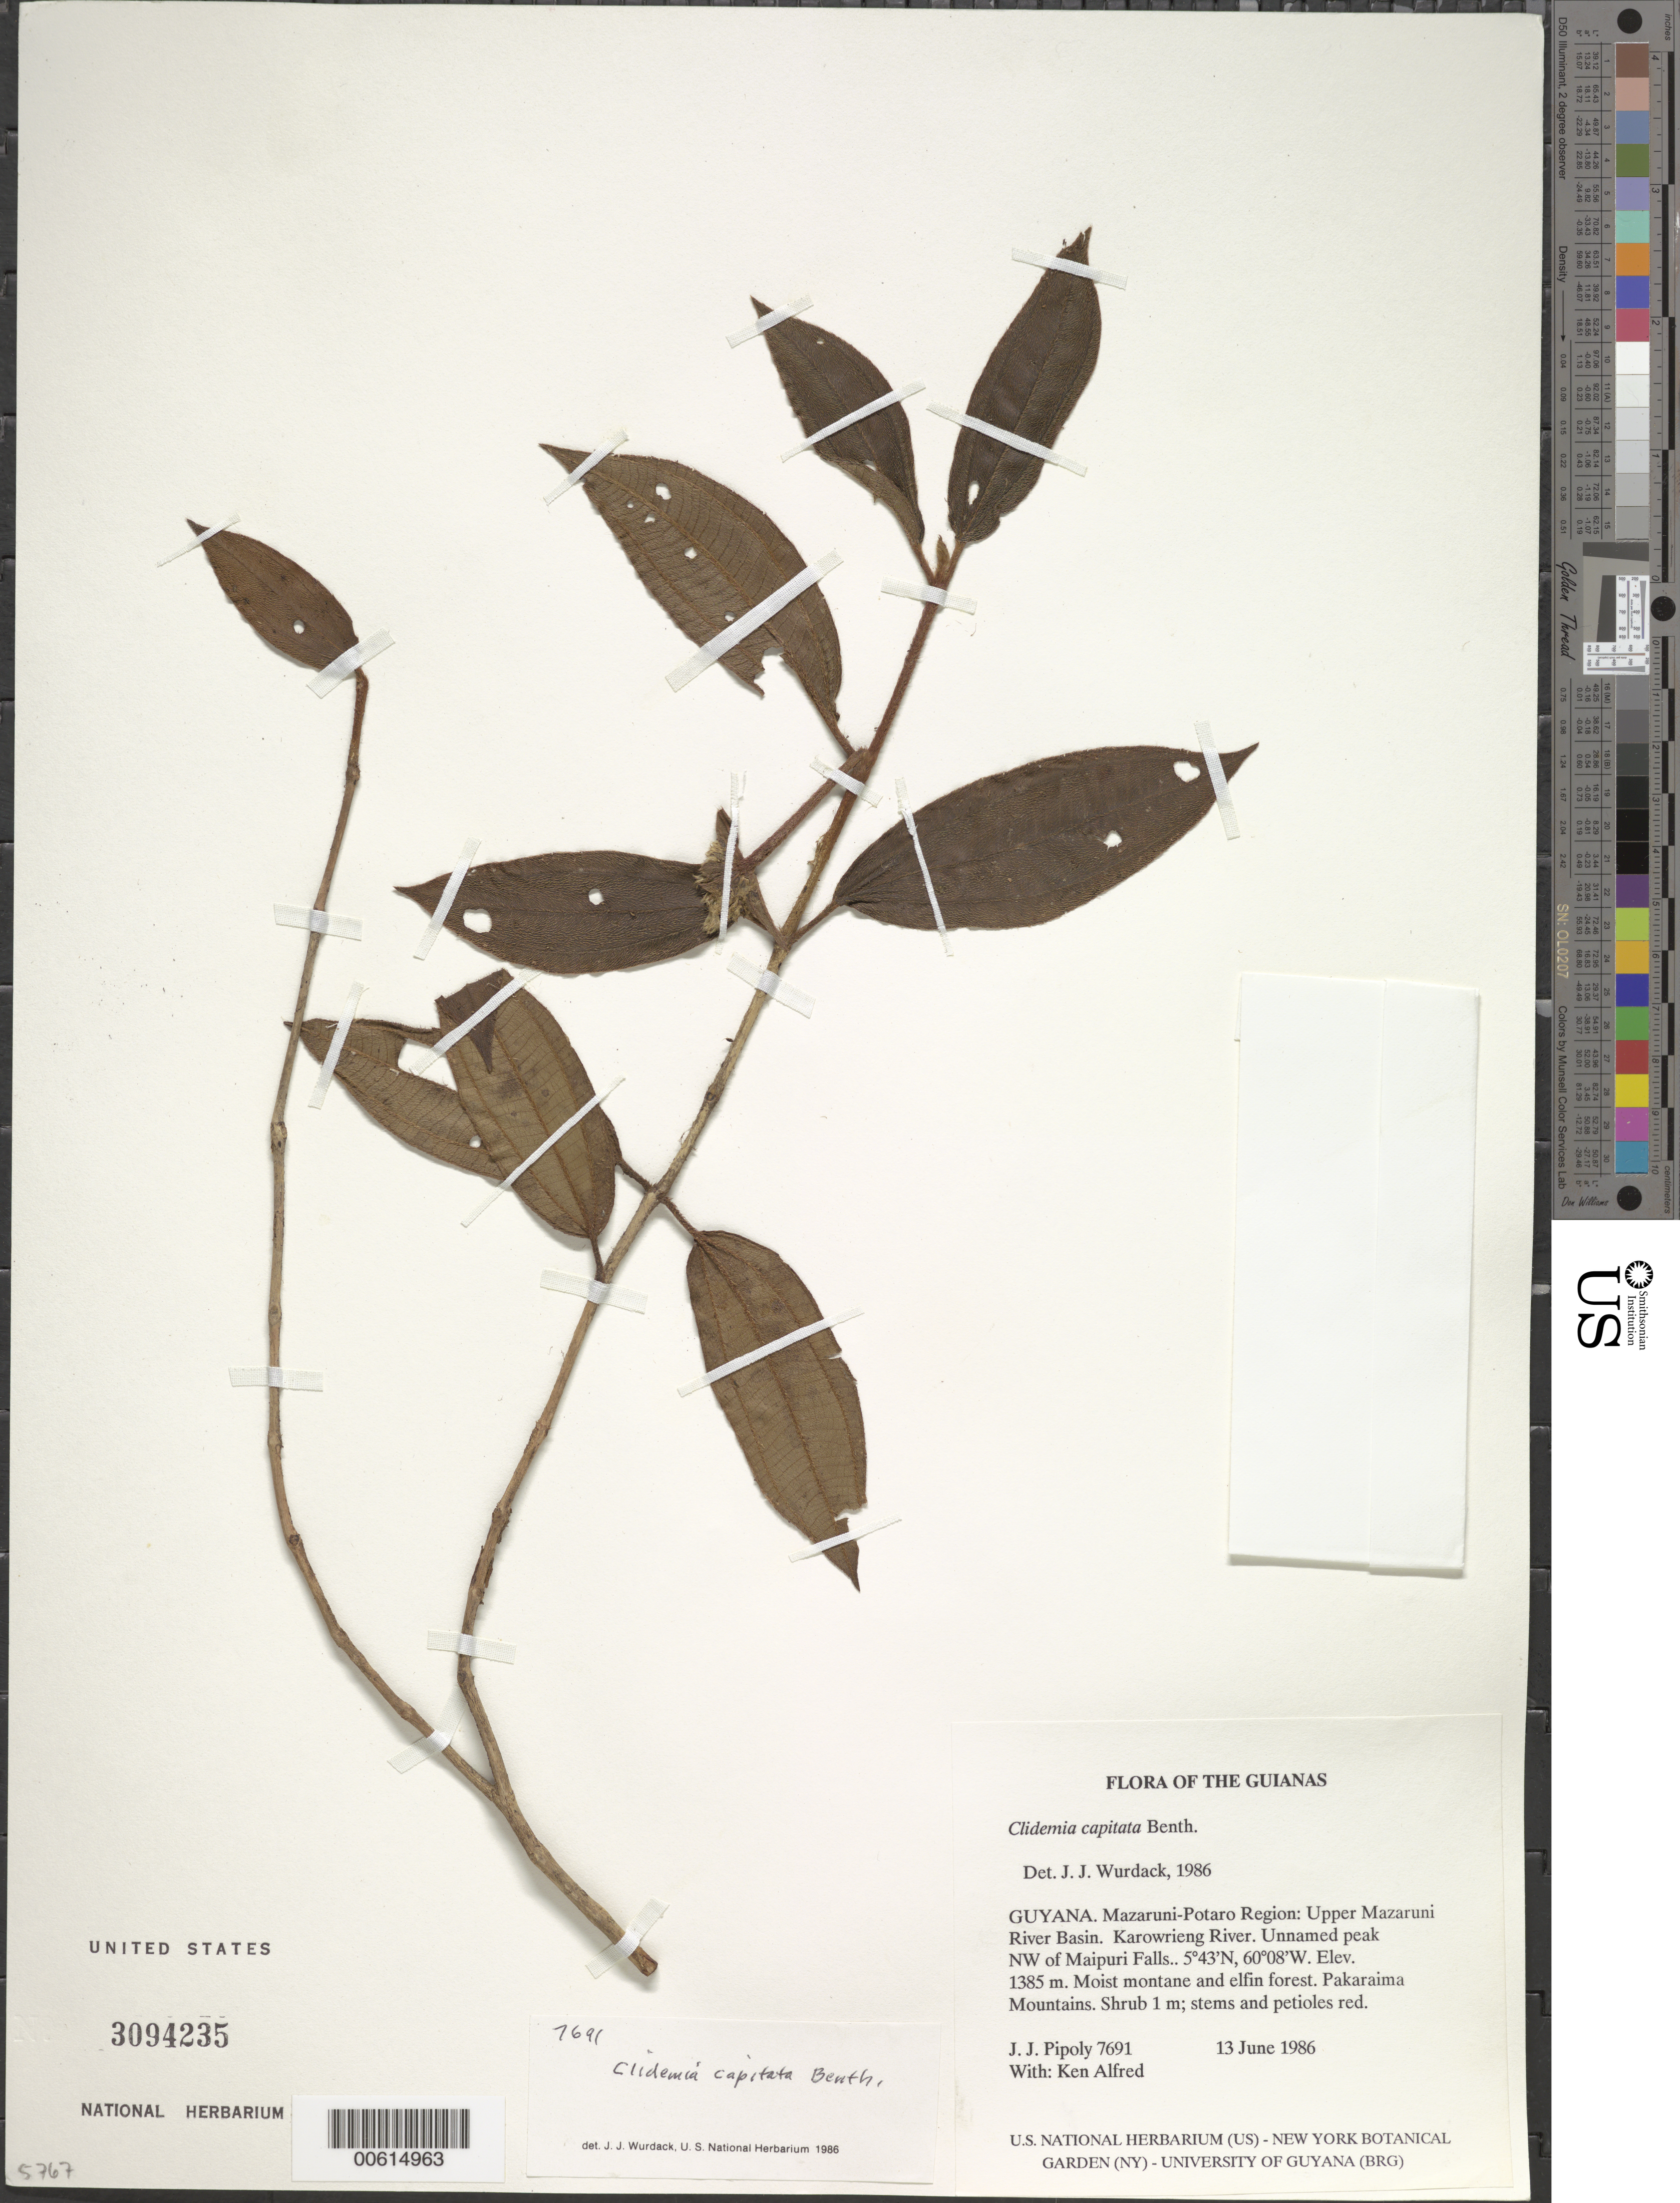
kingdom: Plantae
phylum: Tracheophyta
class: Magnoliopsida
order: Myrtales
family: Melastomataceae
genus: Clidemia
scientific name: Clidemia capitata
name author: Benth.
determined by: Wurdack, John J., (US), US (UNITED STATES)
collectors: J. J. Pipoly & K. Alfred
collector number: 7691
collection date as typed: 13 June 1986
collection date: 1986-06-13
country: Guyana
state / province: Cuyuni-Mazaruni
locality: Pakaraima Mts. Upper Mazaruni River Basin. Karowrieng River. Unnamed peak NW of Maipuri Falls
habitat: Moist montane and elfin forest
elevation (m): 1385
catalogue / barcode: US 3094235